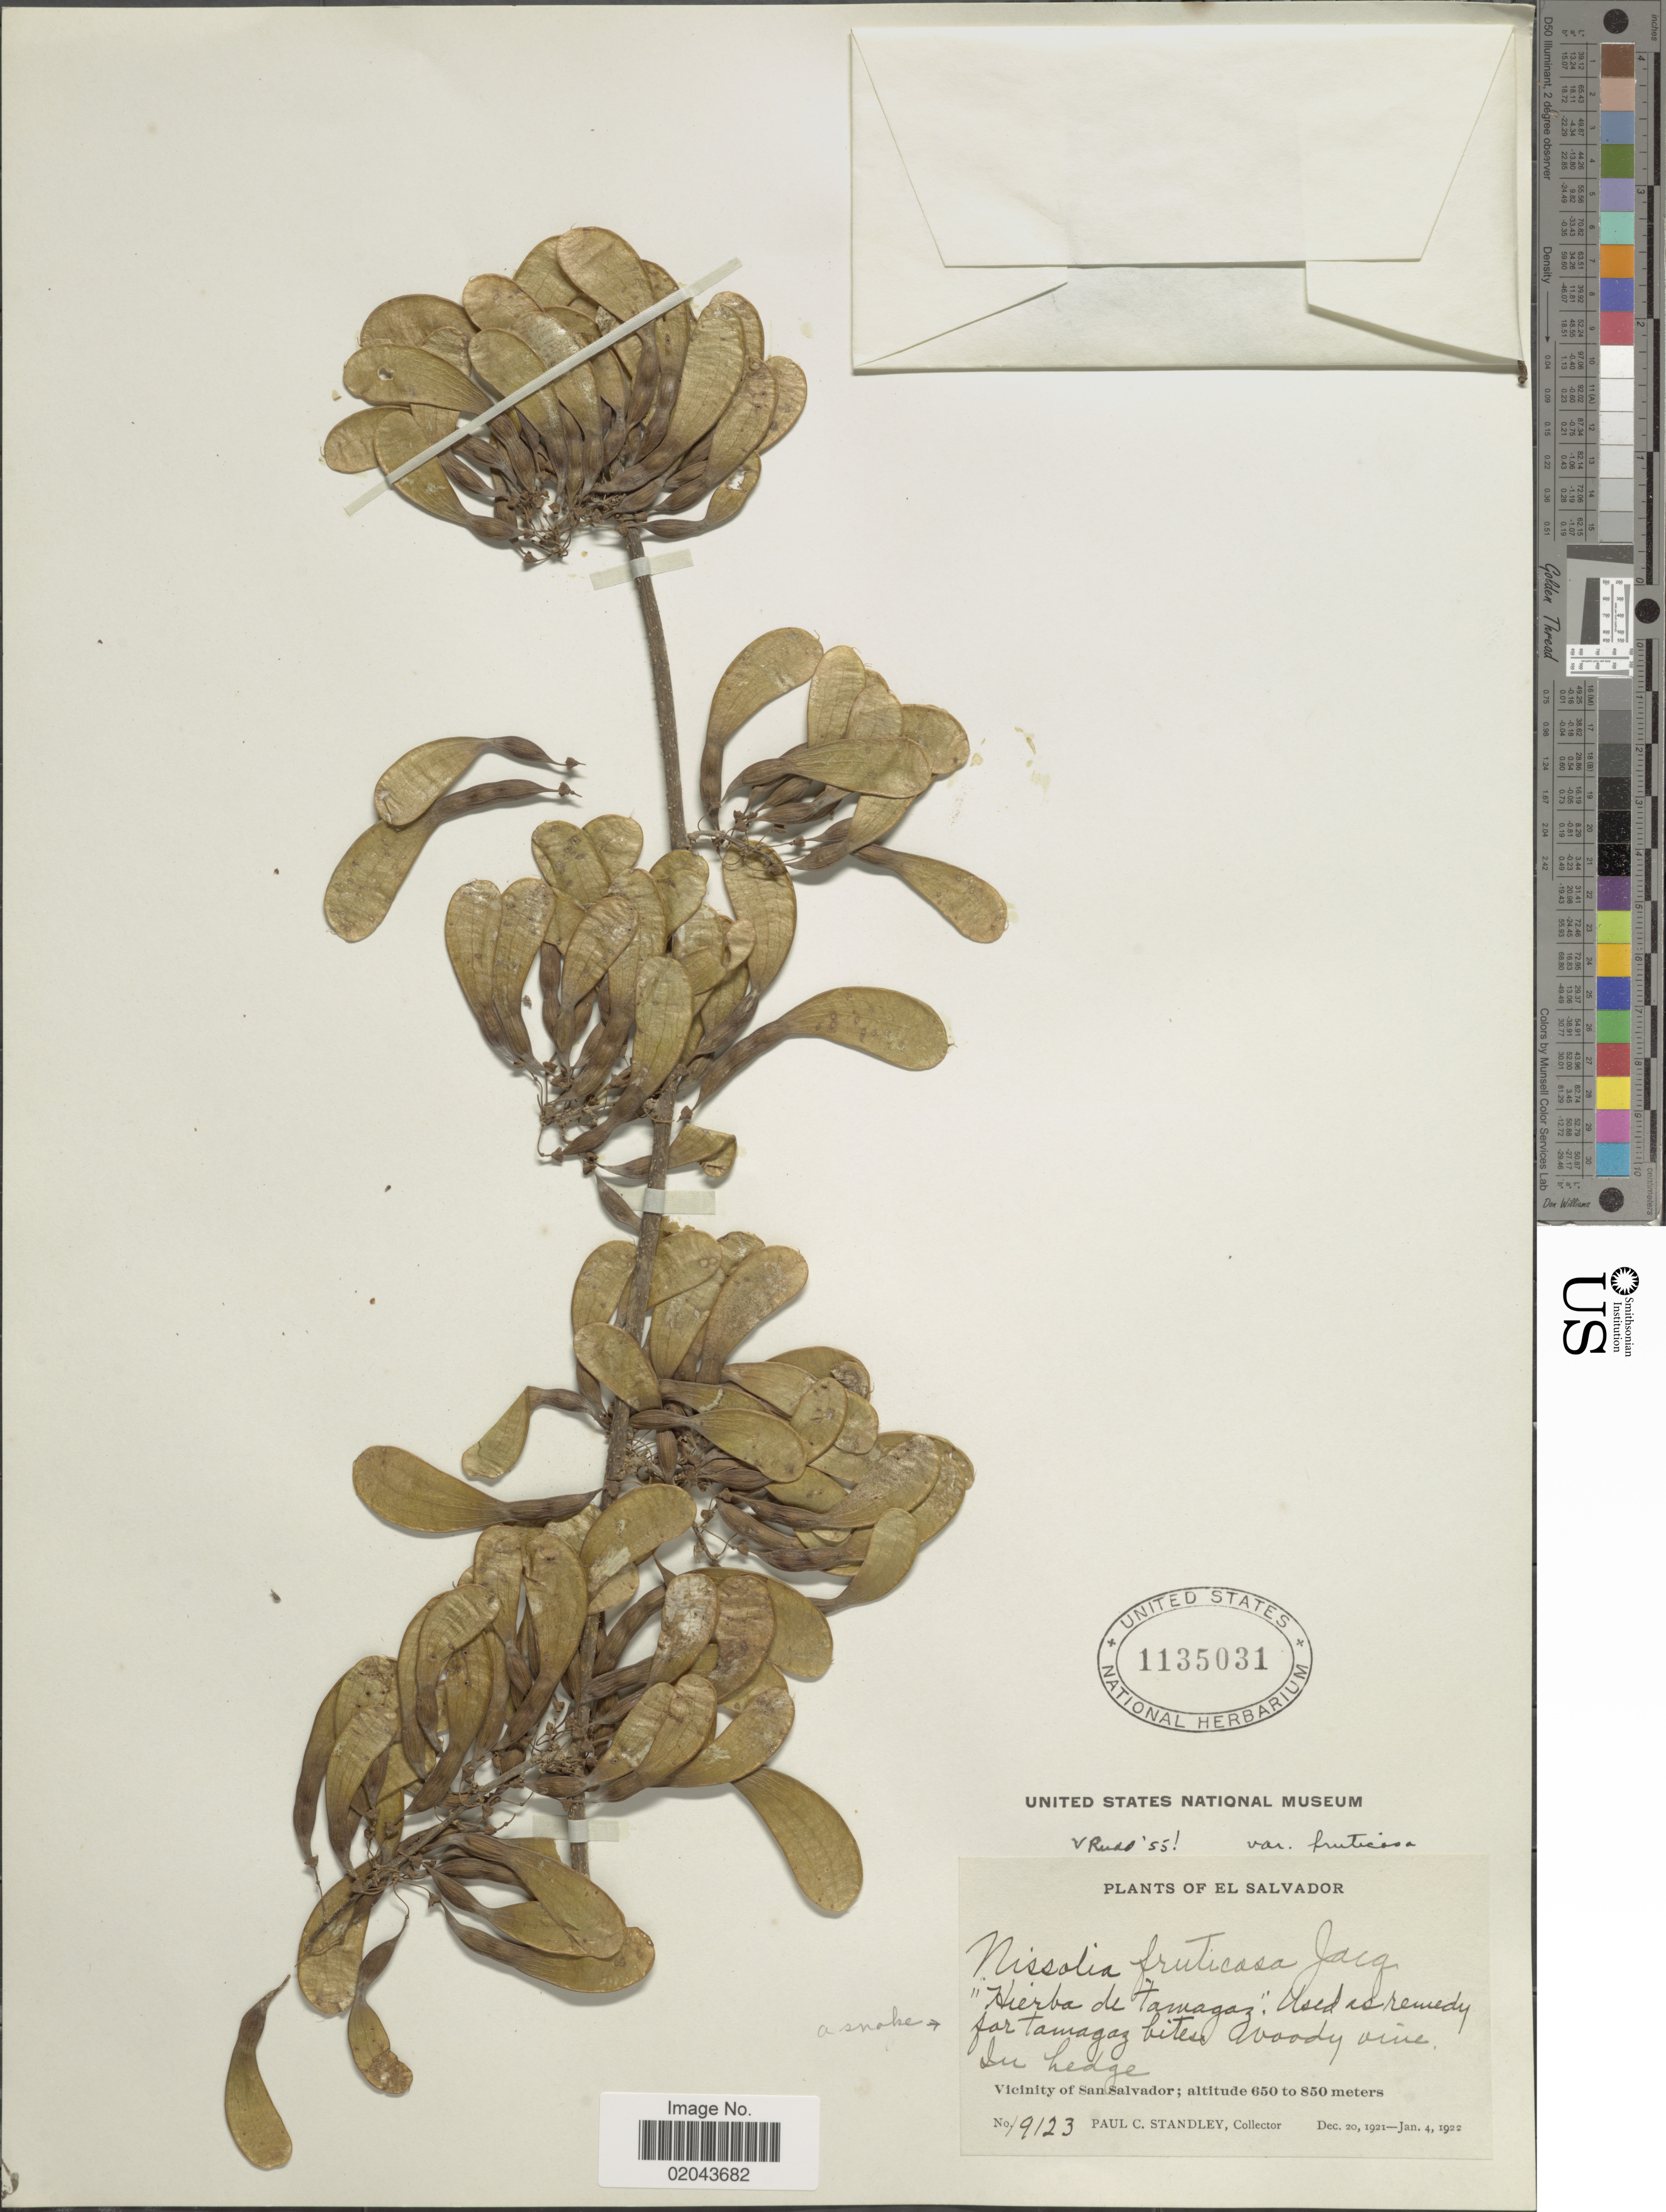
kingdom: Plantae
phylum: Tracheophyta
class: Magnoliopsida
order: Fabales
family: Fabaceae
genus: Nissolia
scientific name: Nissolia fruticosa var. fruticosa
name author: Jacq.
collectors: P. C. Standley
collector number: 19123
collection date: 1922-01-04/1922-12-20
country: El Salvador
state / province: San Salvador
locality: In hedge, Vicinity of San Salvador.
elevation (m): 650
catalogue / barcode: US 1135031